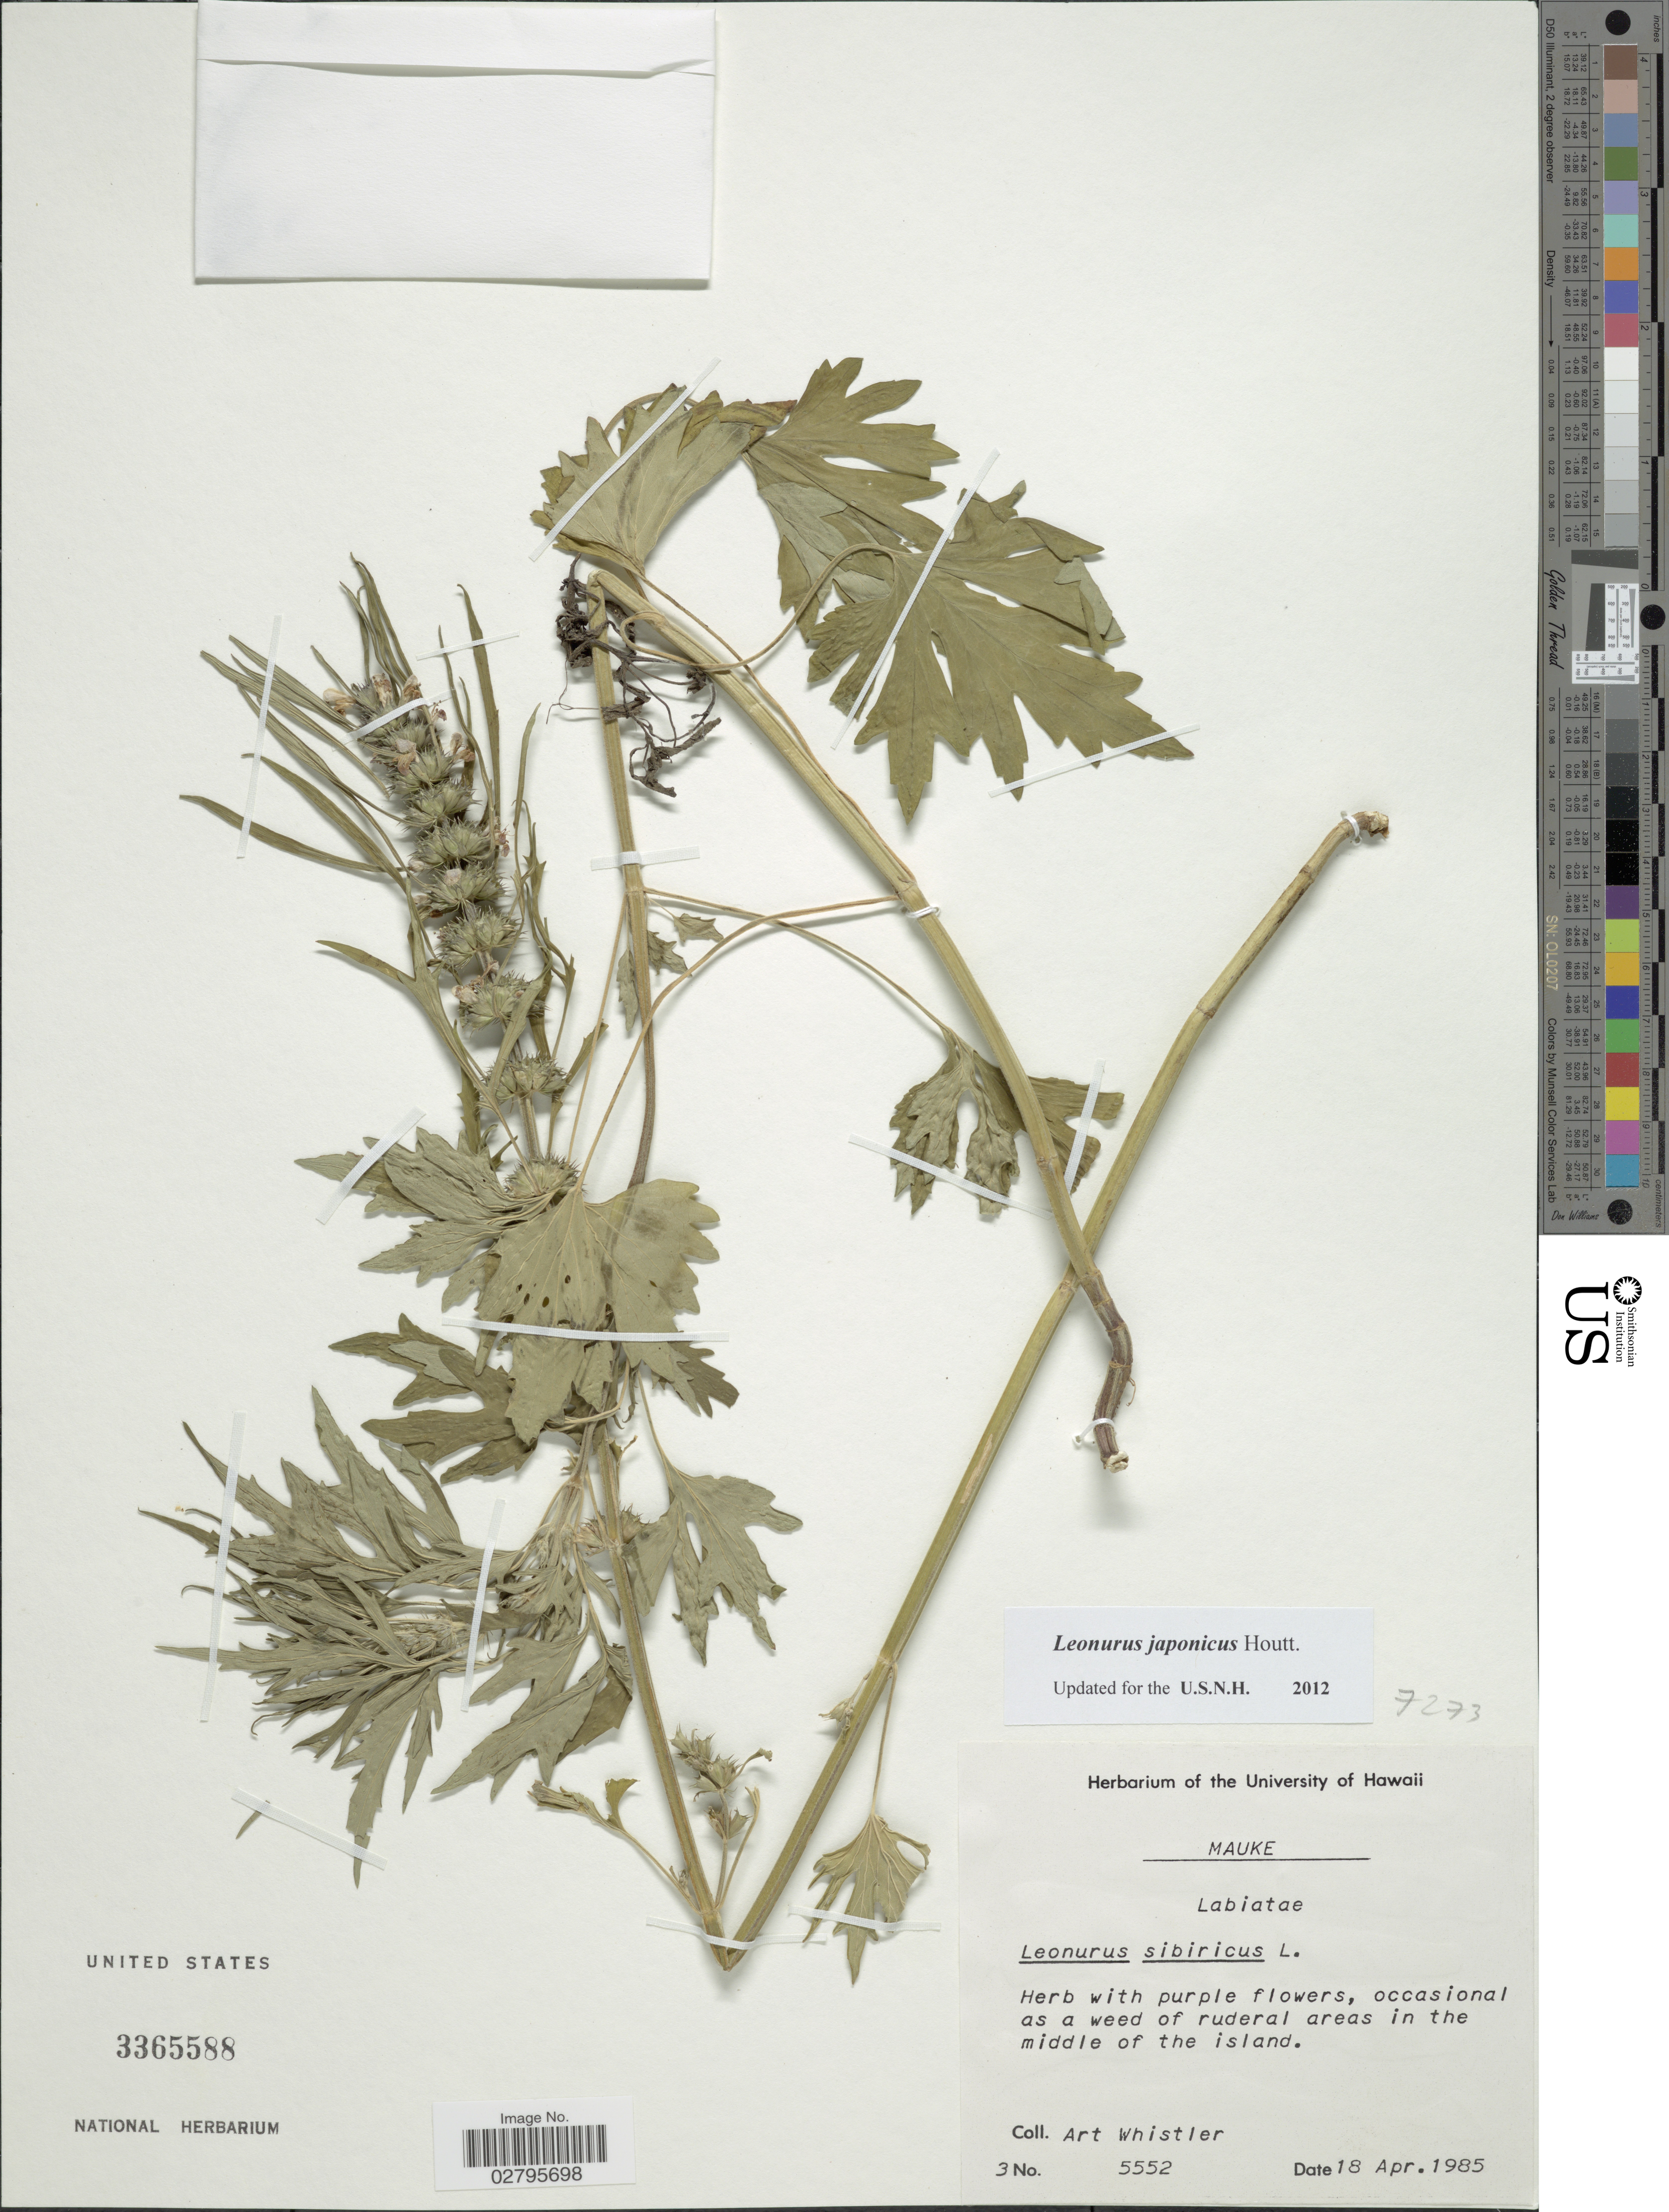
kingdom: Plantae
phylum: Tracheophyta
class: Magnoliopsida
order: Lamiales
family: Lamiaceae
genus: Leonurus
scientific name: Leonurus japonicus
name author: Houtt.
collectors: A. Whistler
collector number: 5552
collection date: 1985-04-18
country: Cook Islands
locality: Mauke, occasional as a weed of ruderal areas in the middle of the island.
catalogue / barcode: US 3365588